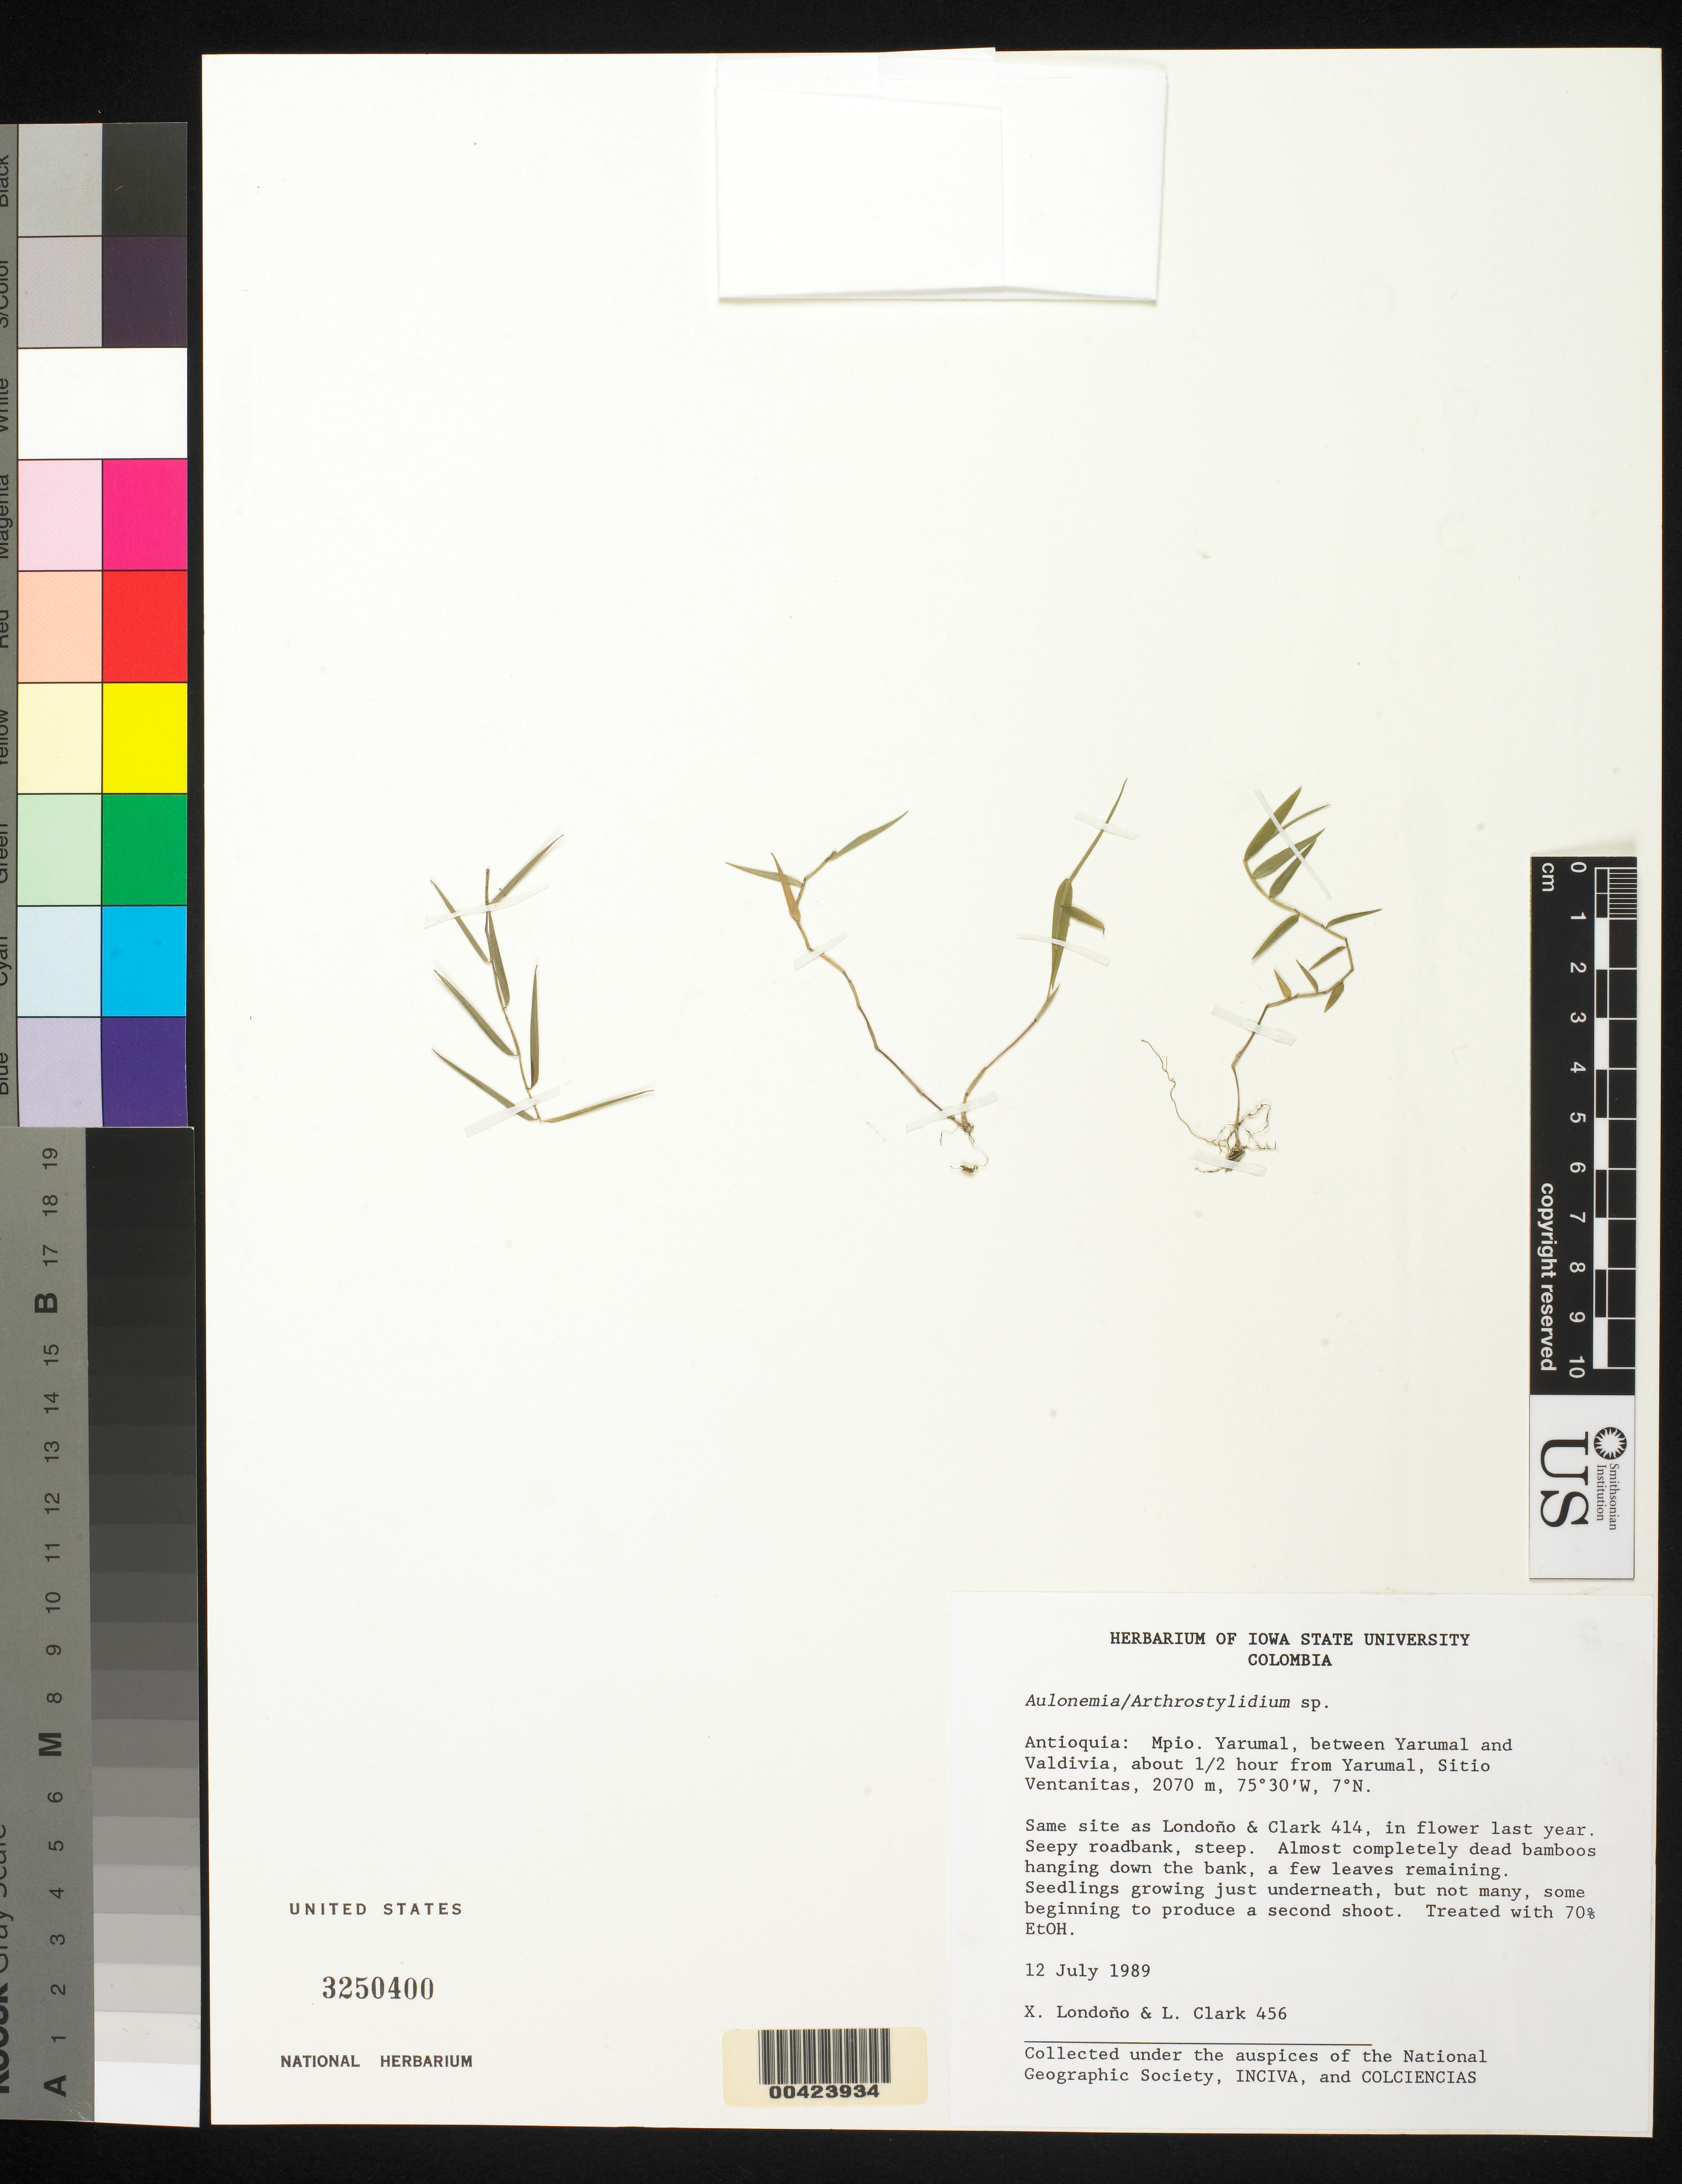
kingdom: Plantae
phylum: Tracheophyta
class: Liliopsida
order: Poales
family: Poaceae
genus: Arthrostylidium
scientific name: Arthrostylidium sp.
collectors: X. Londoño & L. G. Clark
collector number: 456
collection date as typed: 12 Jul 1989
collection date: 1989-07-12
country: Colombia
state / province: Antioquia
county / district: Yarumal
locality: Sitio Ventanitas; between Tarumal and Valdivia, 1/2 hour from Valdivia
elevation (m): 2070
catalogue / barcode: US 3250400